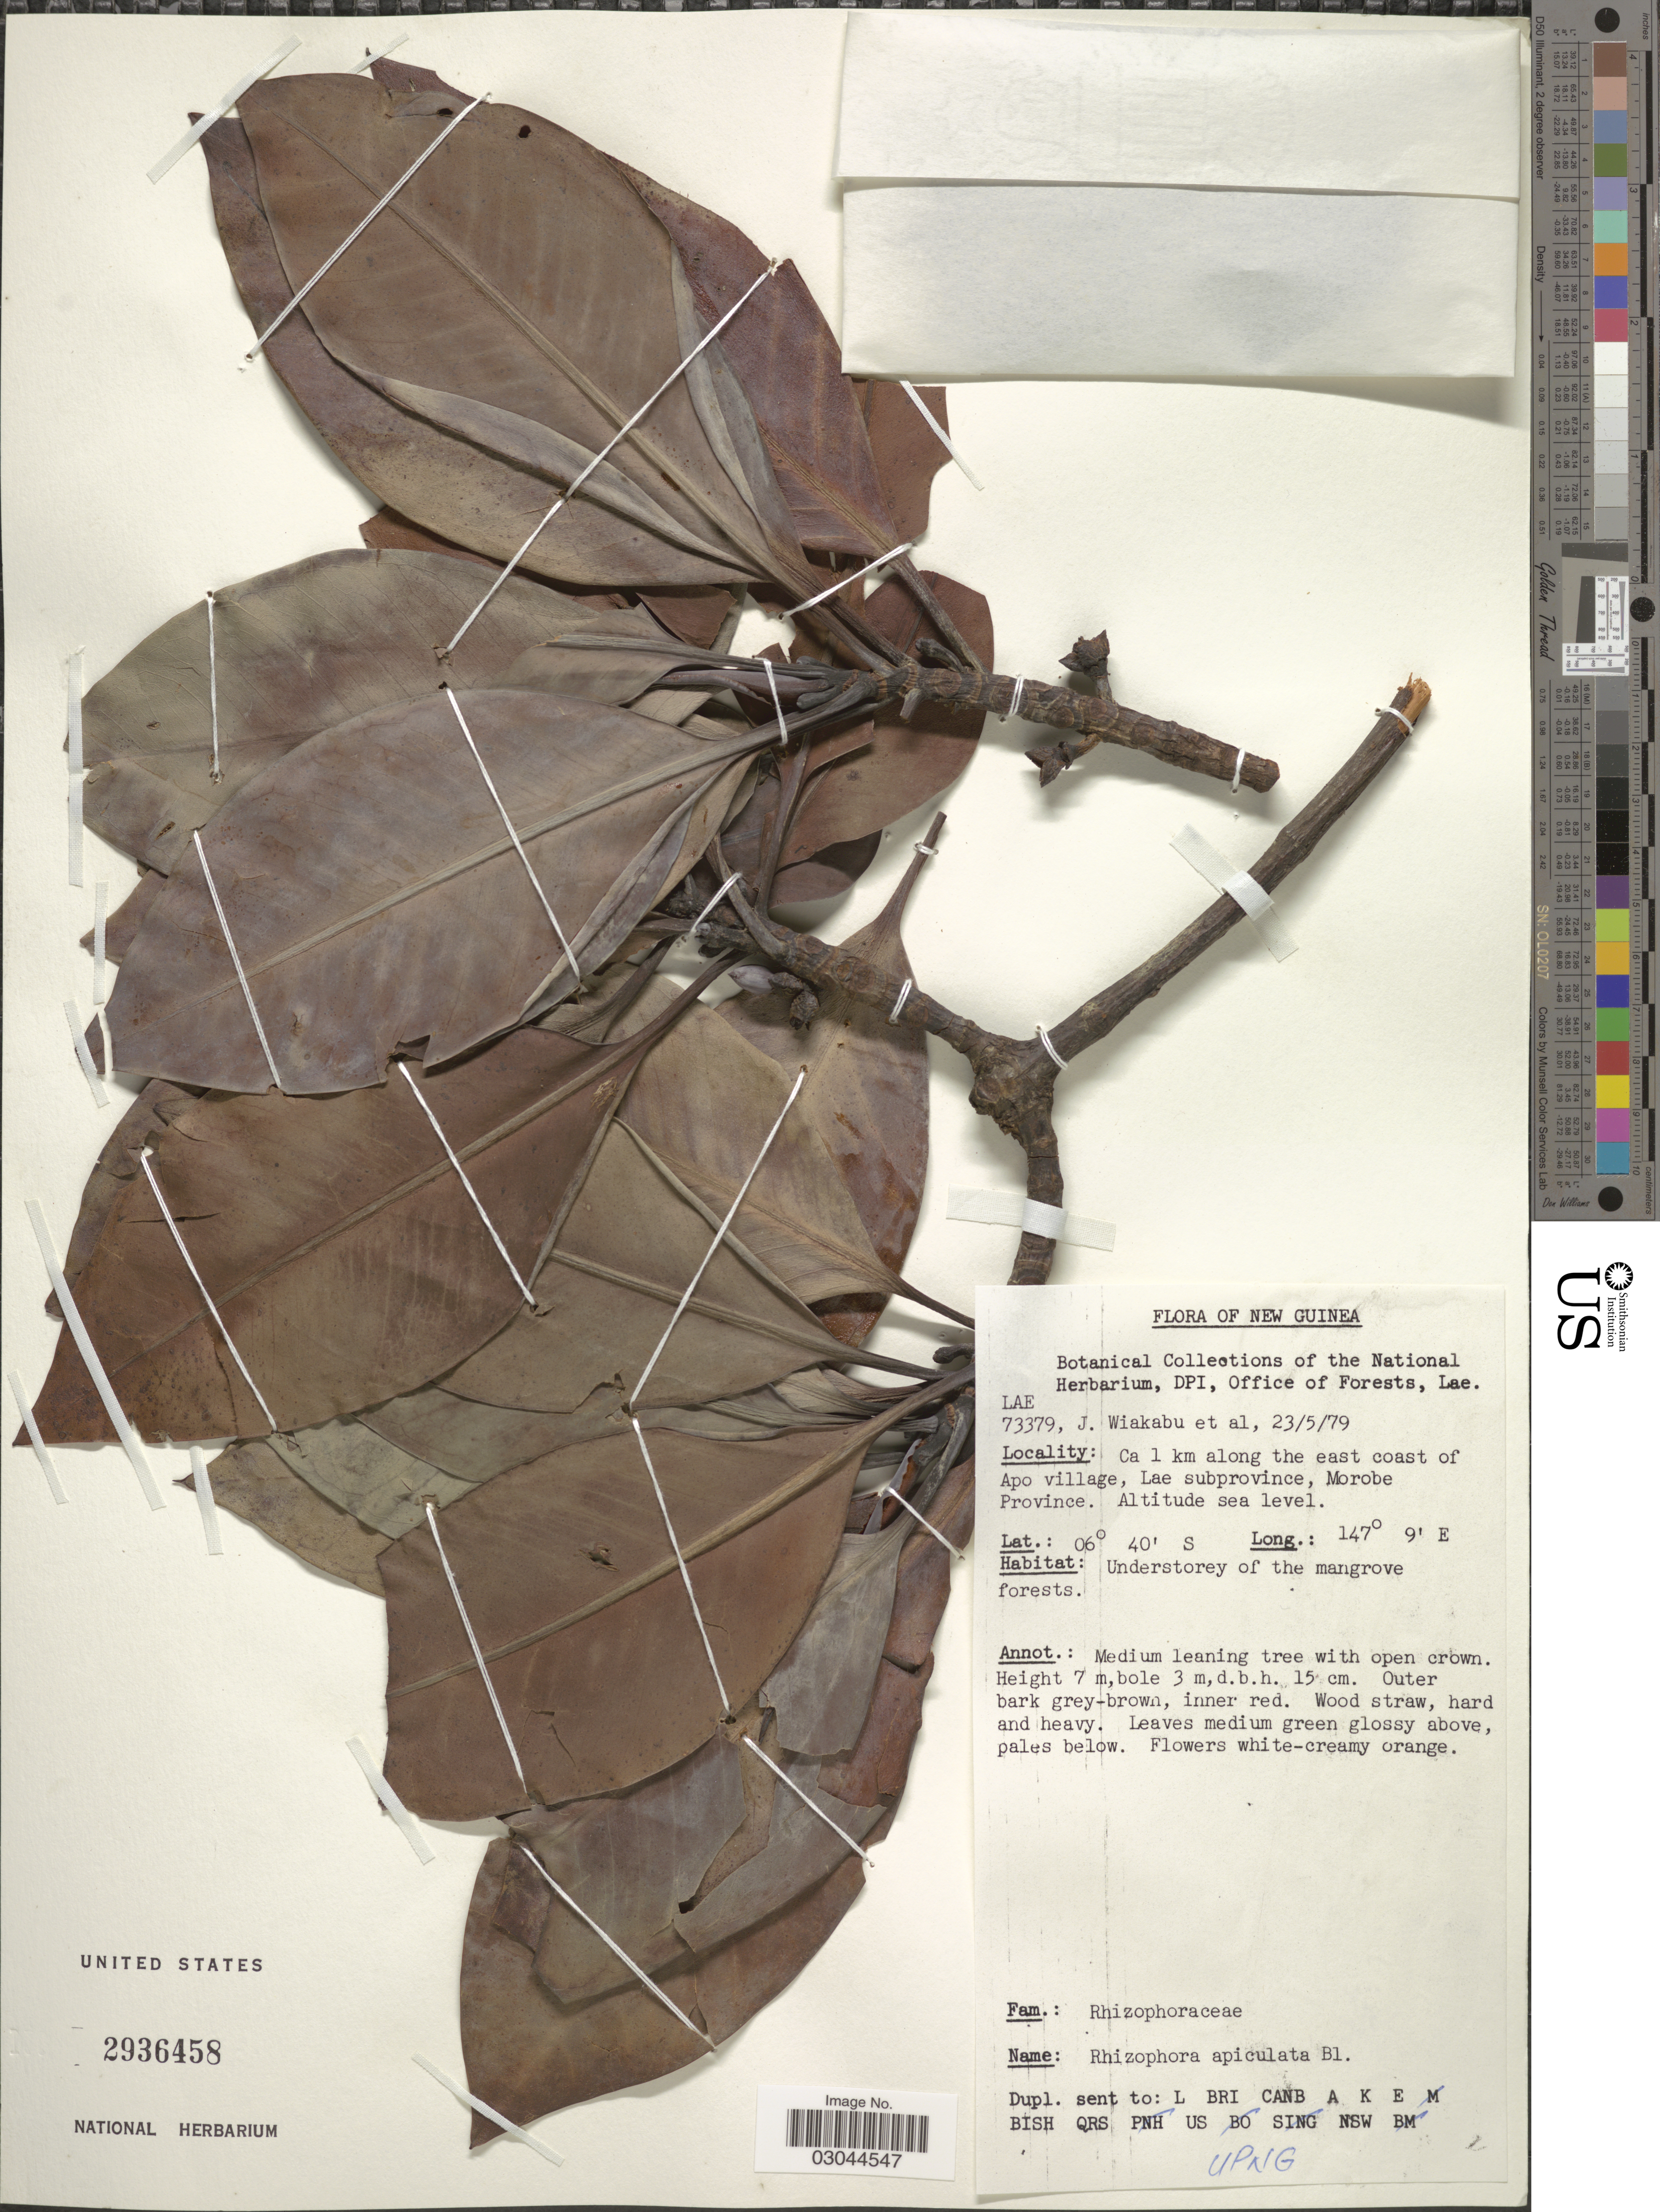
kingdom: Plantae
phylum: Tracheophyta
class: Magnoliopsida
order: Malpighiales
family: Rhizophoraceae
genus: Rhizophora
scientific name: Rhizophora apiculata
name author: Blume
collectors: J. Wiakabu & et al.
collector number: LAE 73379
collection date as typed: Transcribed d/m/y: 23/5/79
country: Papua New Guinea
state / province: Morobe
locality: New Guinea. Ca 1 km along the east coast of Apo village, Lae subprovince.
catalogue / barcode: US 2936458